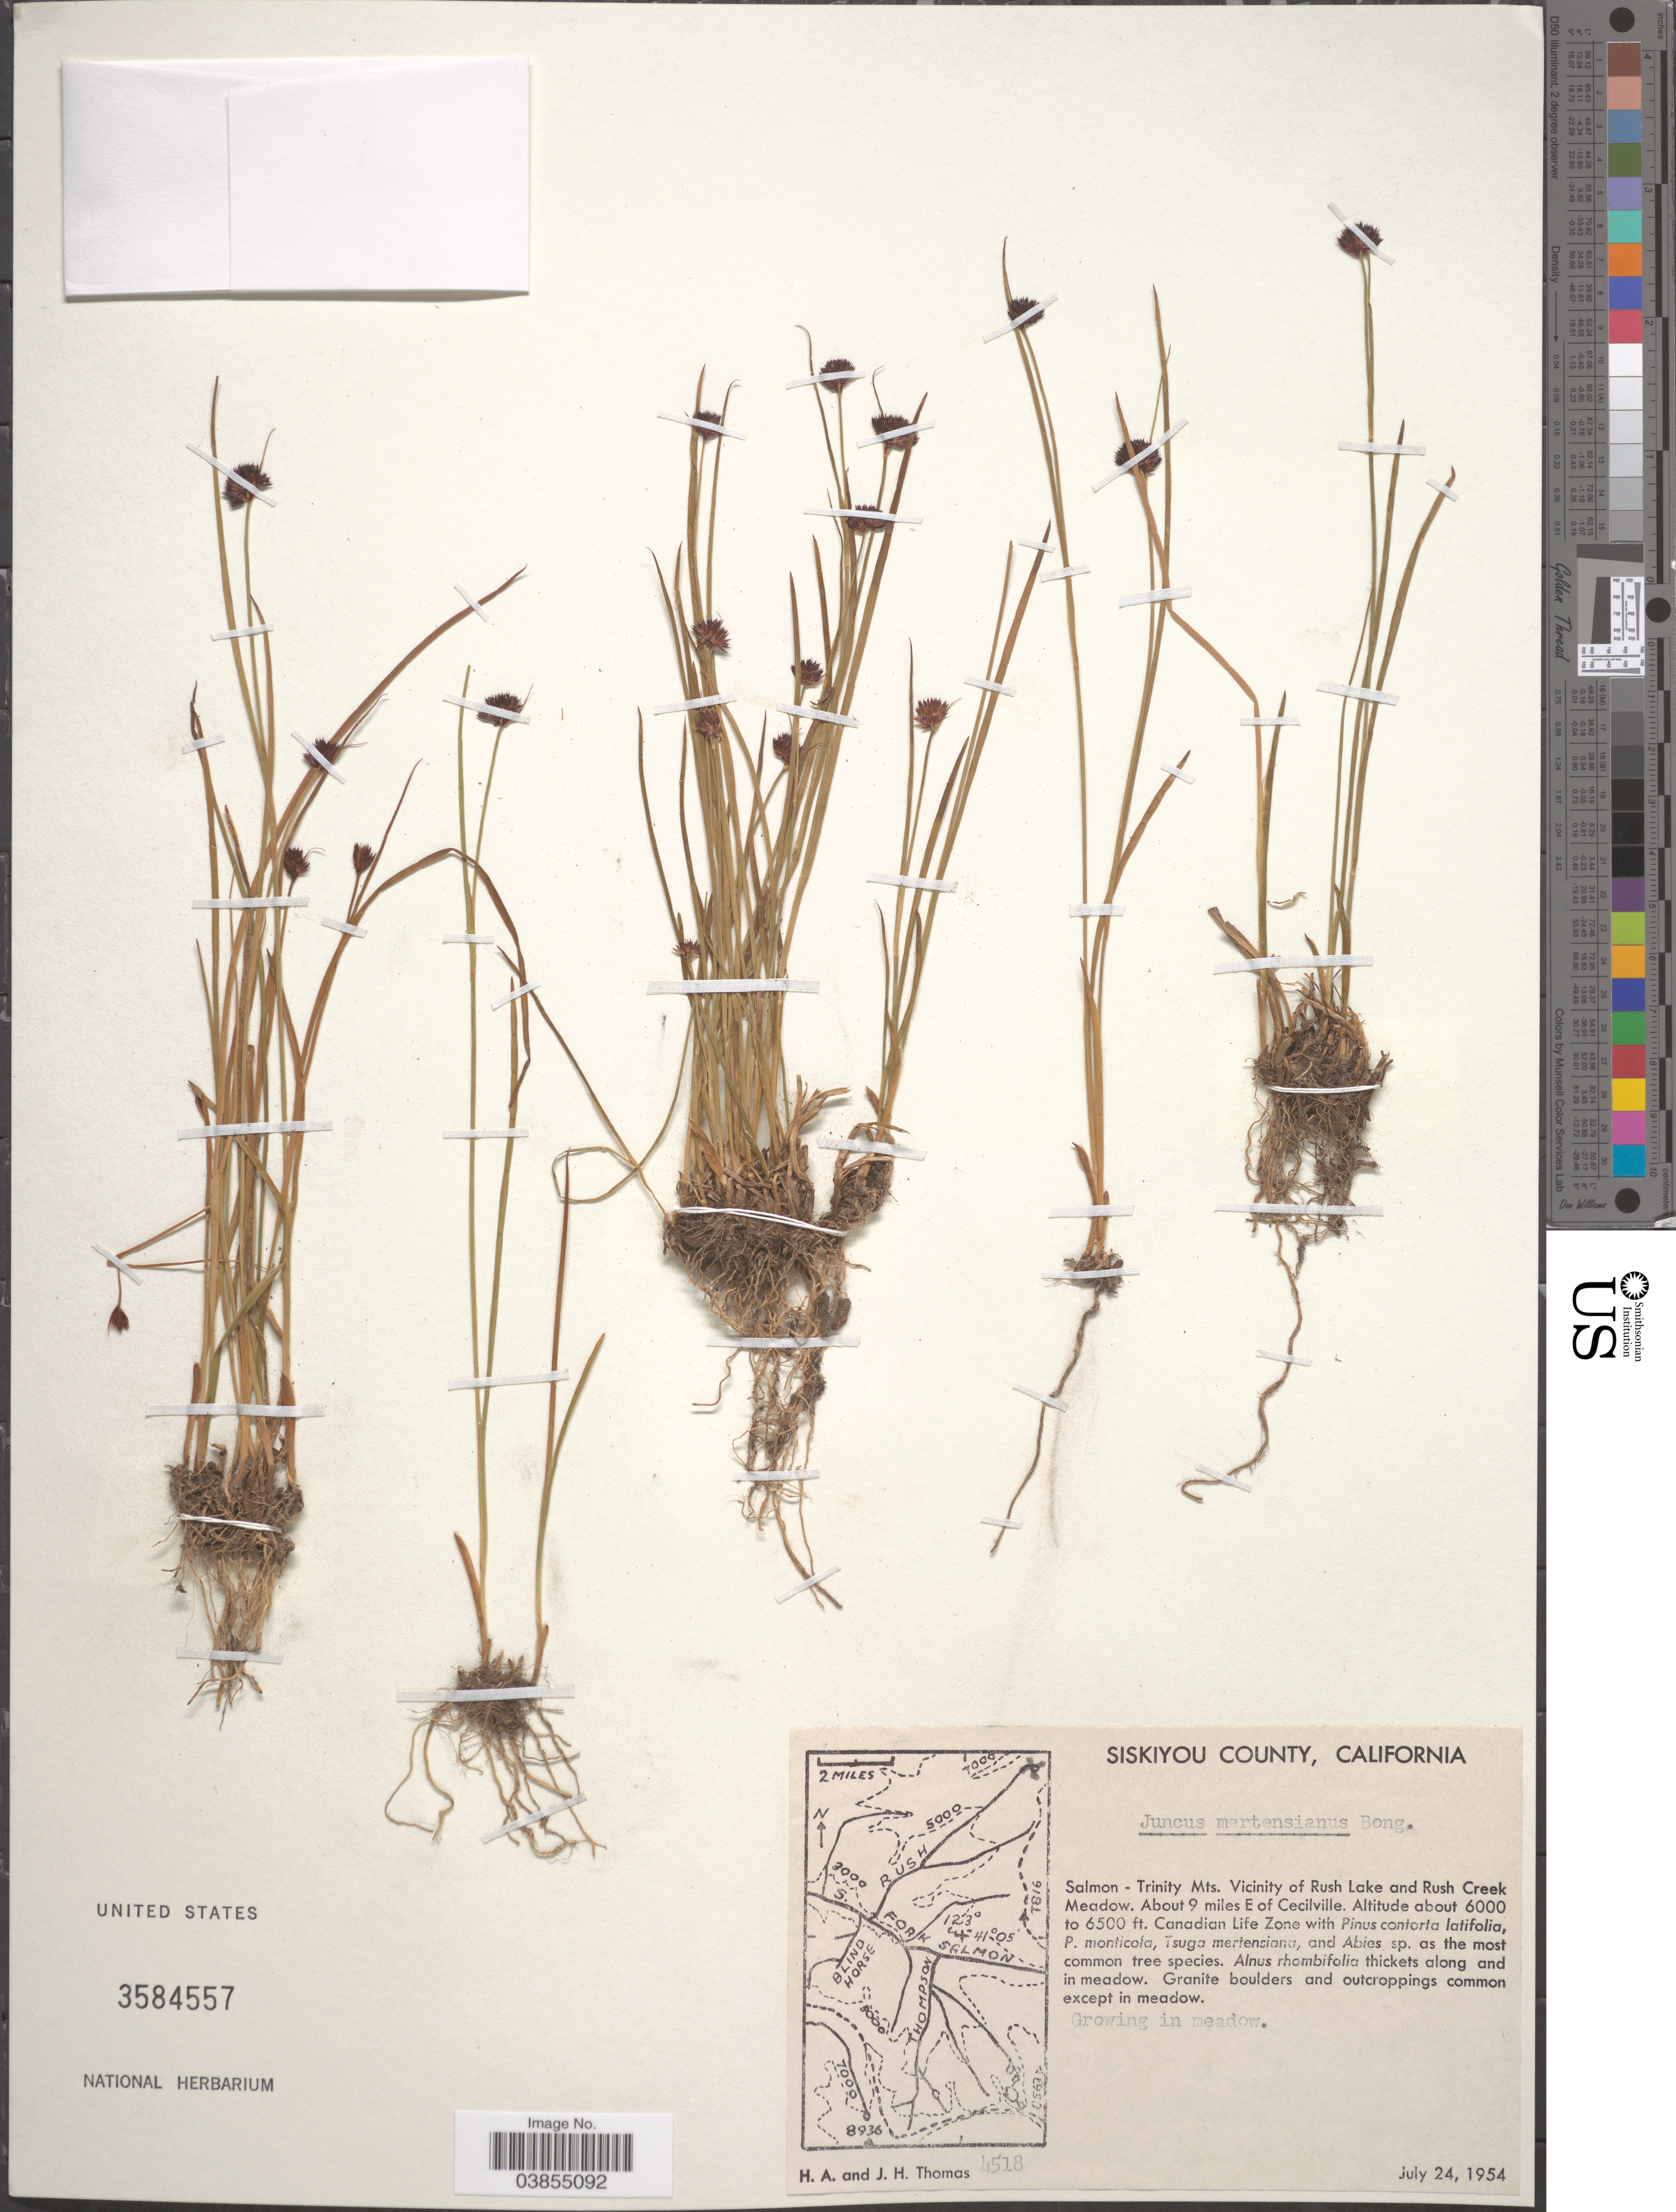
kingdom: Plantae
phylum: Tracheophyta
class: Liliopsida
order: Poales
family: Juncaceae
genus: Juncus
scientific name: Juncus mertensianus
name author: Bong.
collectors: H. Thomas & J. H. Thomas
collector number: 4518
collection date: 1954-07-24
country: United States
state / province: California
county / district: Siskiyou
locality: Siskiyou County. Salmon - Trinity Mts. Vicinity of Rush Lake and Rush Creek Meadow. About 9 miles E of Cecilville.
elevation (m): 1829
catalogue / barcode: US 3584557